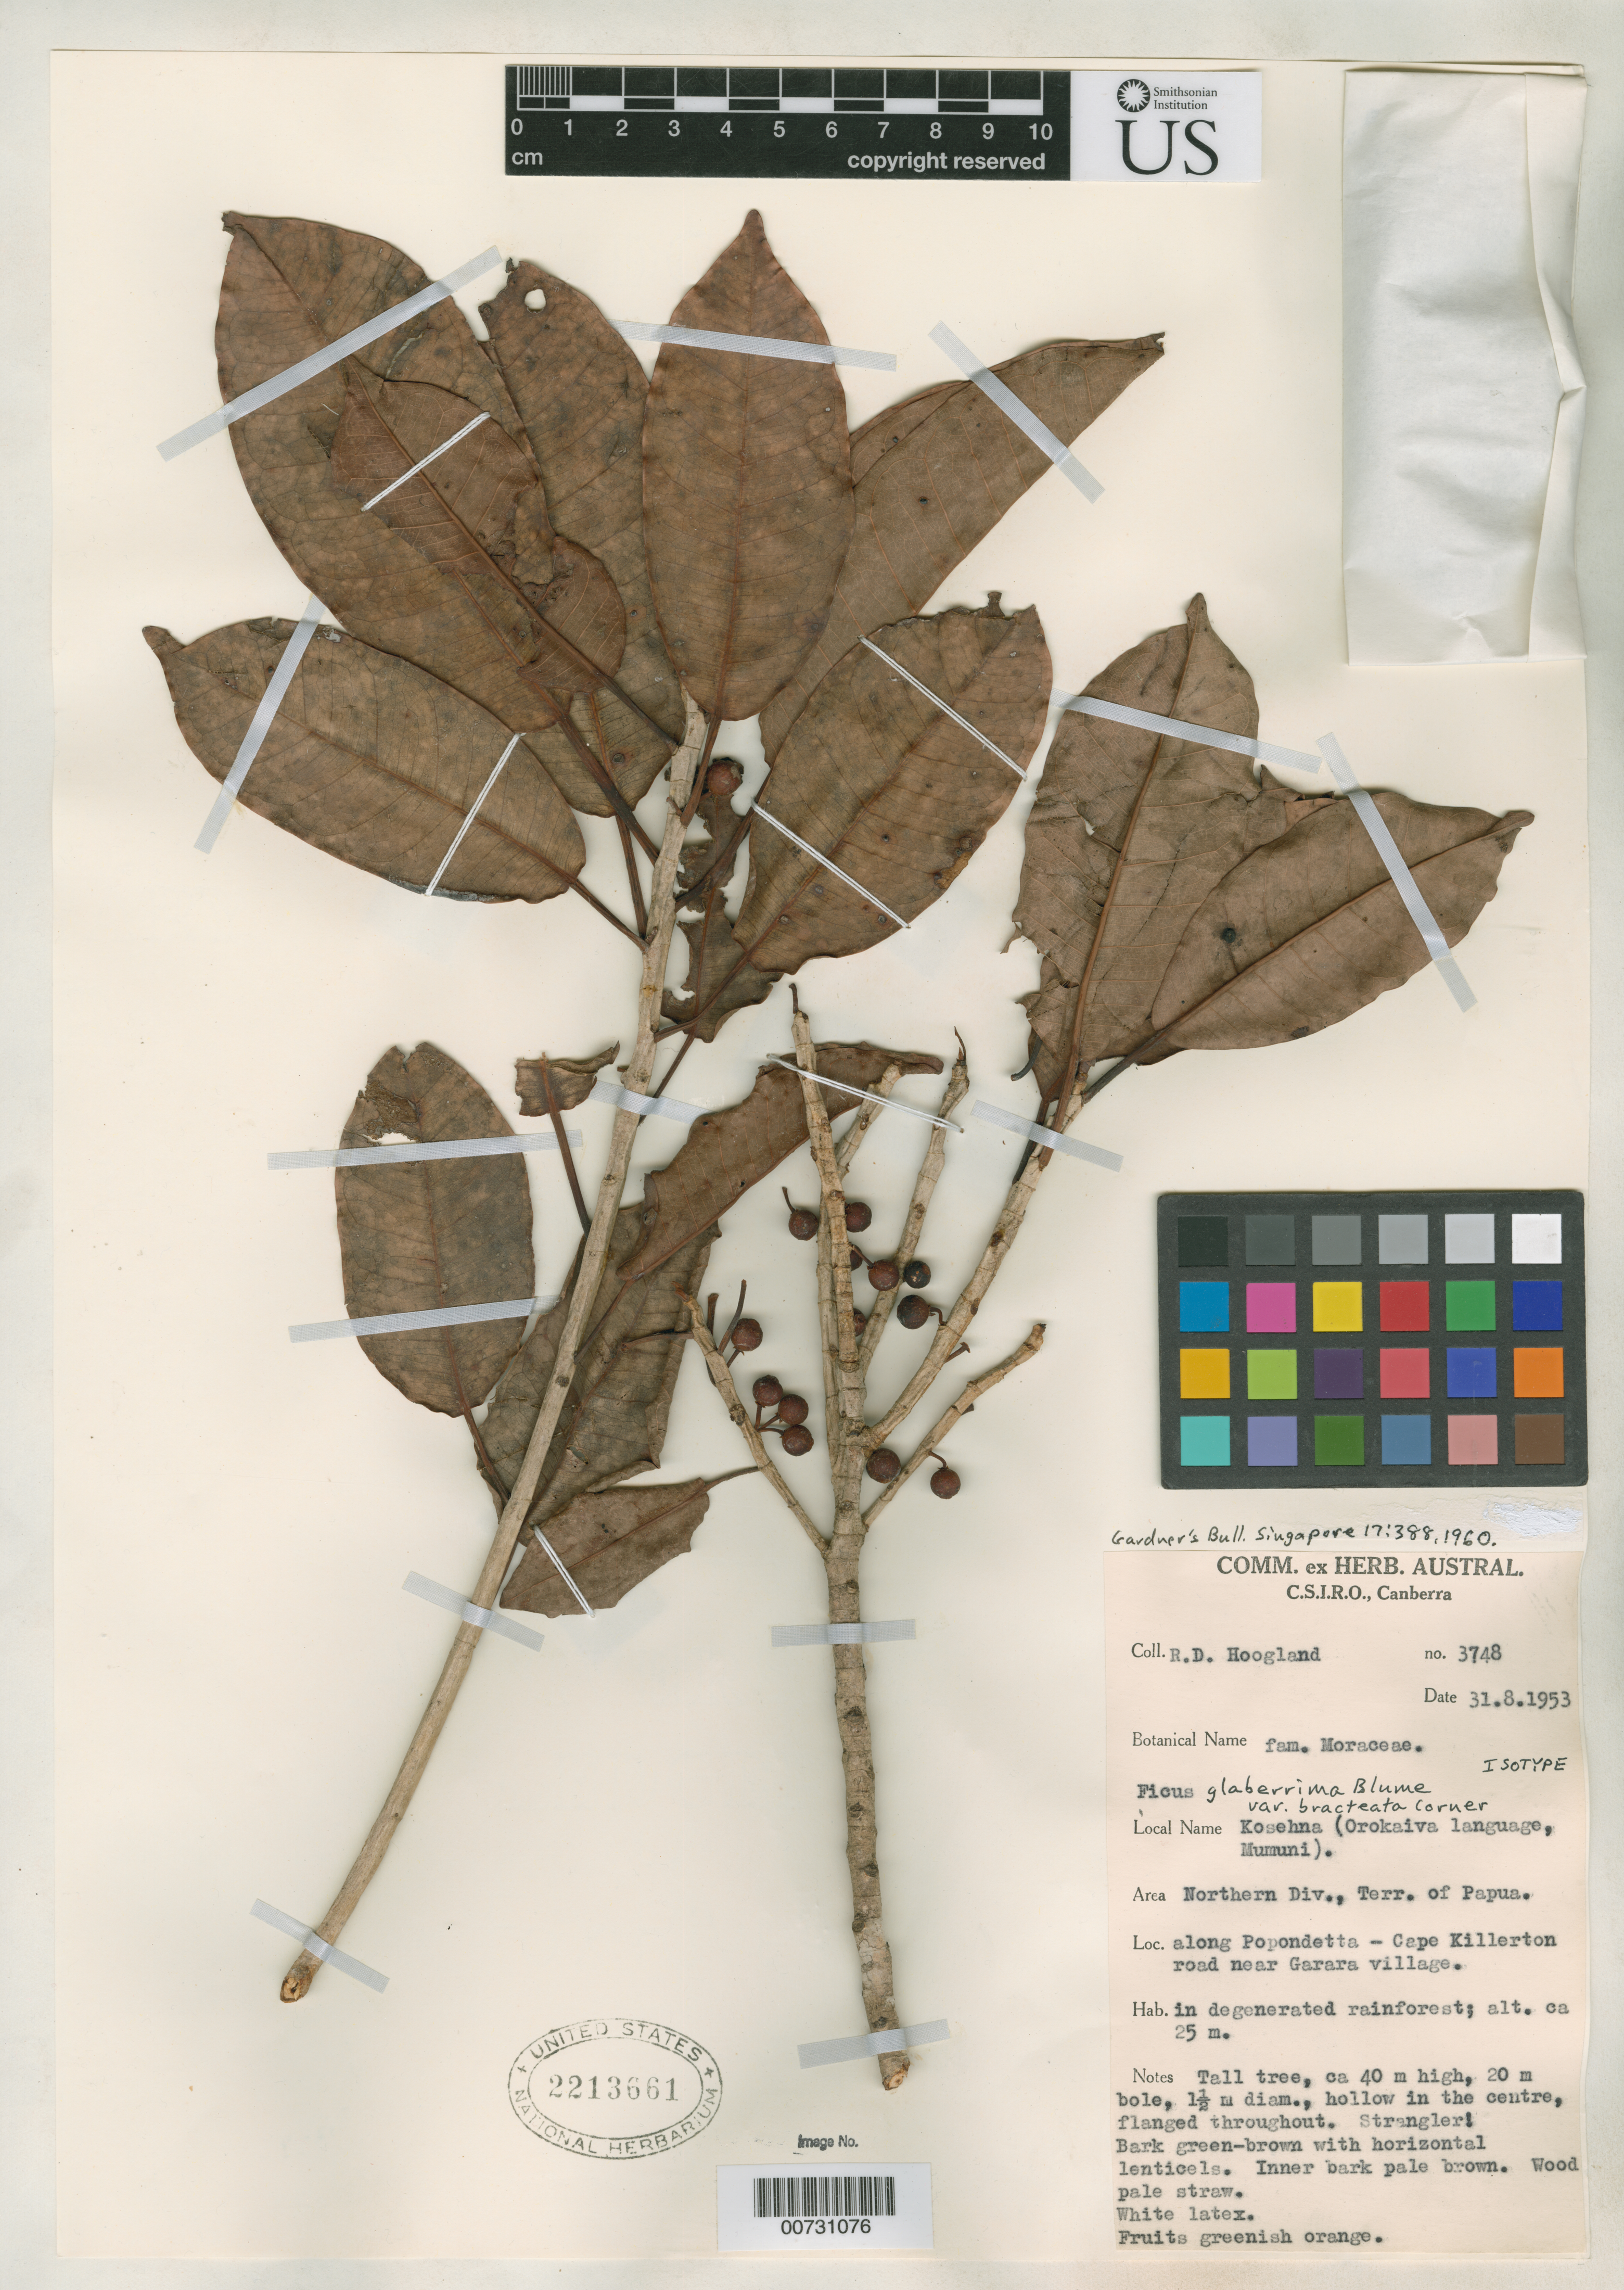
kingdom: Plantae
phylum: Tracheophyta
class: Magnoliopsida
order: Rosales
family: Moraceae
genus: Ficus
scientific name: Ficus glaberrima var. bracteata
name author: Corner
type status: Isotype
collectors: R. D. Hoogland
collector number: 3748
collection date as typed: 31 Aug 1953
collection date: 1953-08-31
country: Papua New Guinea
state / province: Northern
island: New Guinea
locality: Northern Div., Terr. of Papua, along Popondetta-Cape Killerton road near Garara village.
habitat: Degenerated rainforest.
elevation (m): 25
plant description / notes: Common name: Kosehna (Orokaiva language, Mumuni)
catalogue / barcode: US 2213661